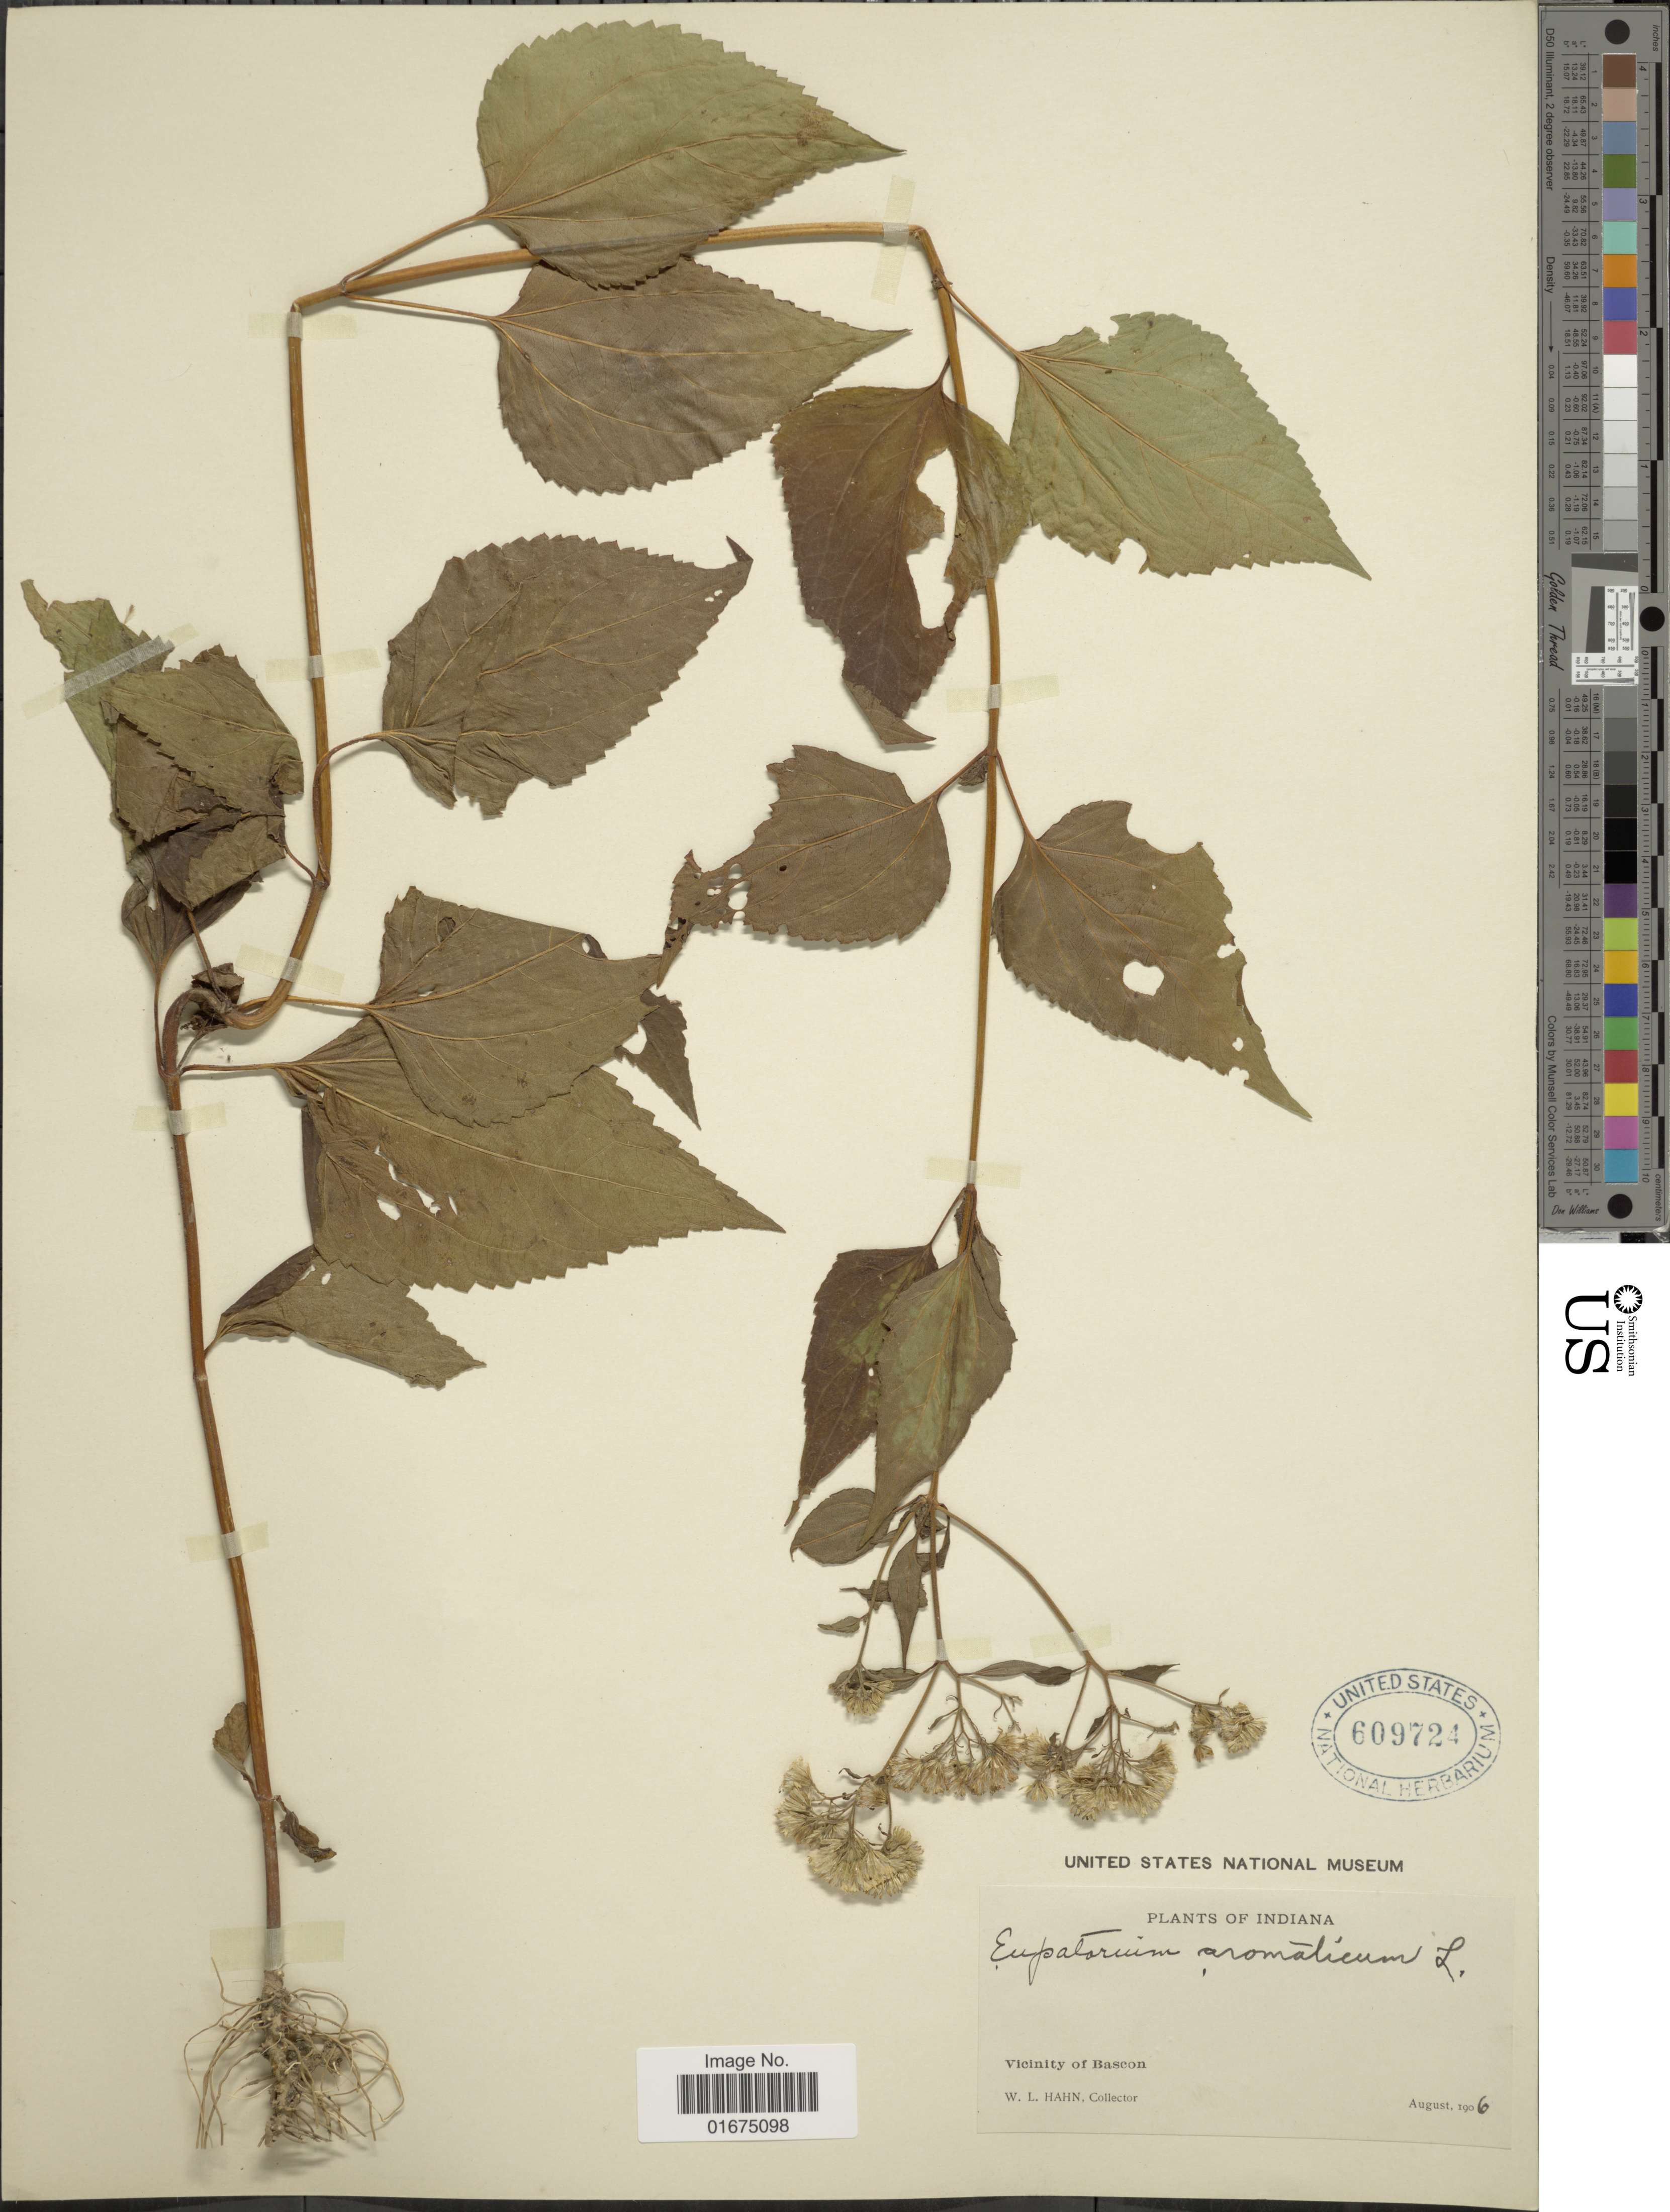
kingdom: Plantae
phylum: Tracheophyta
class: Magnoliopsida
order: Asterales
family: Asteraceae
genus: Ageratina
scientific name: Ageratina altissima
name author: (L.) R.M. King & H. Rob.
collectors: W. L. Hahn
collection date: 1906-08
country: United States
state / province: Indiana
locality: Vicinity of Bascon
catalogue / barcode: US 609724